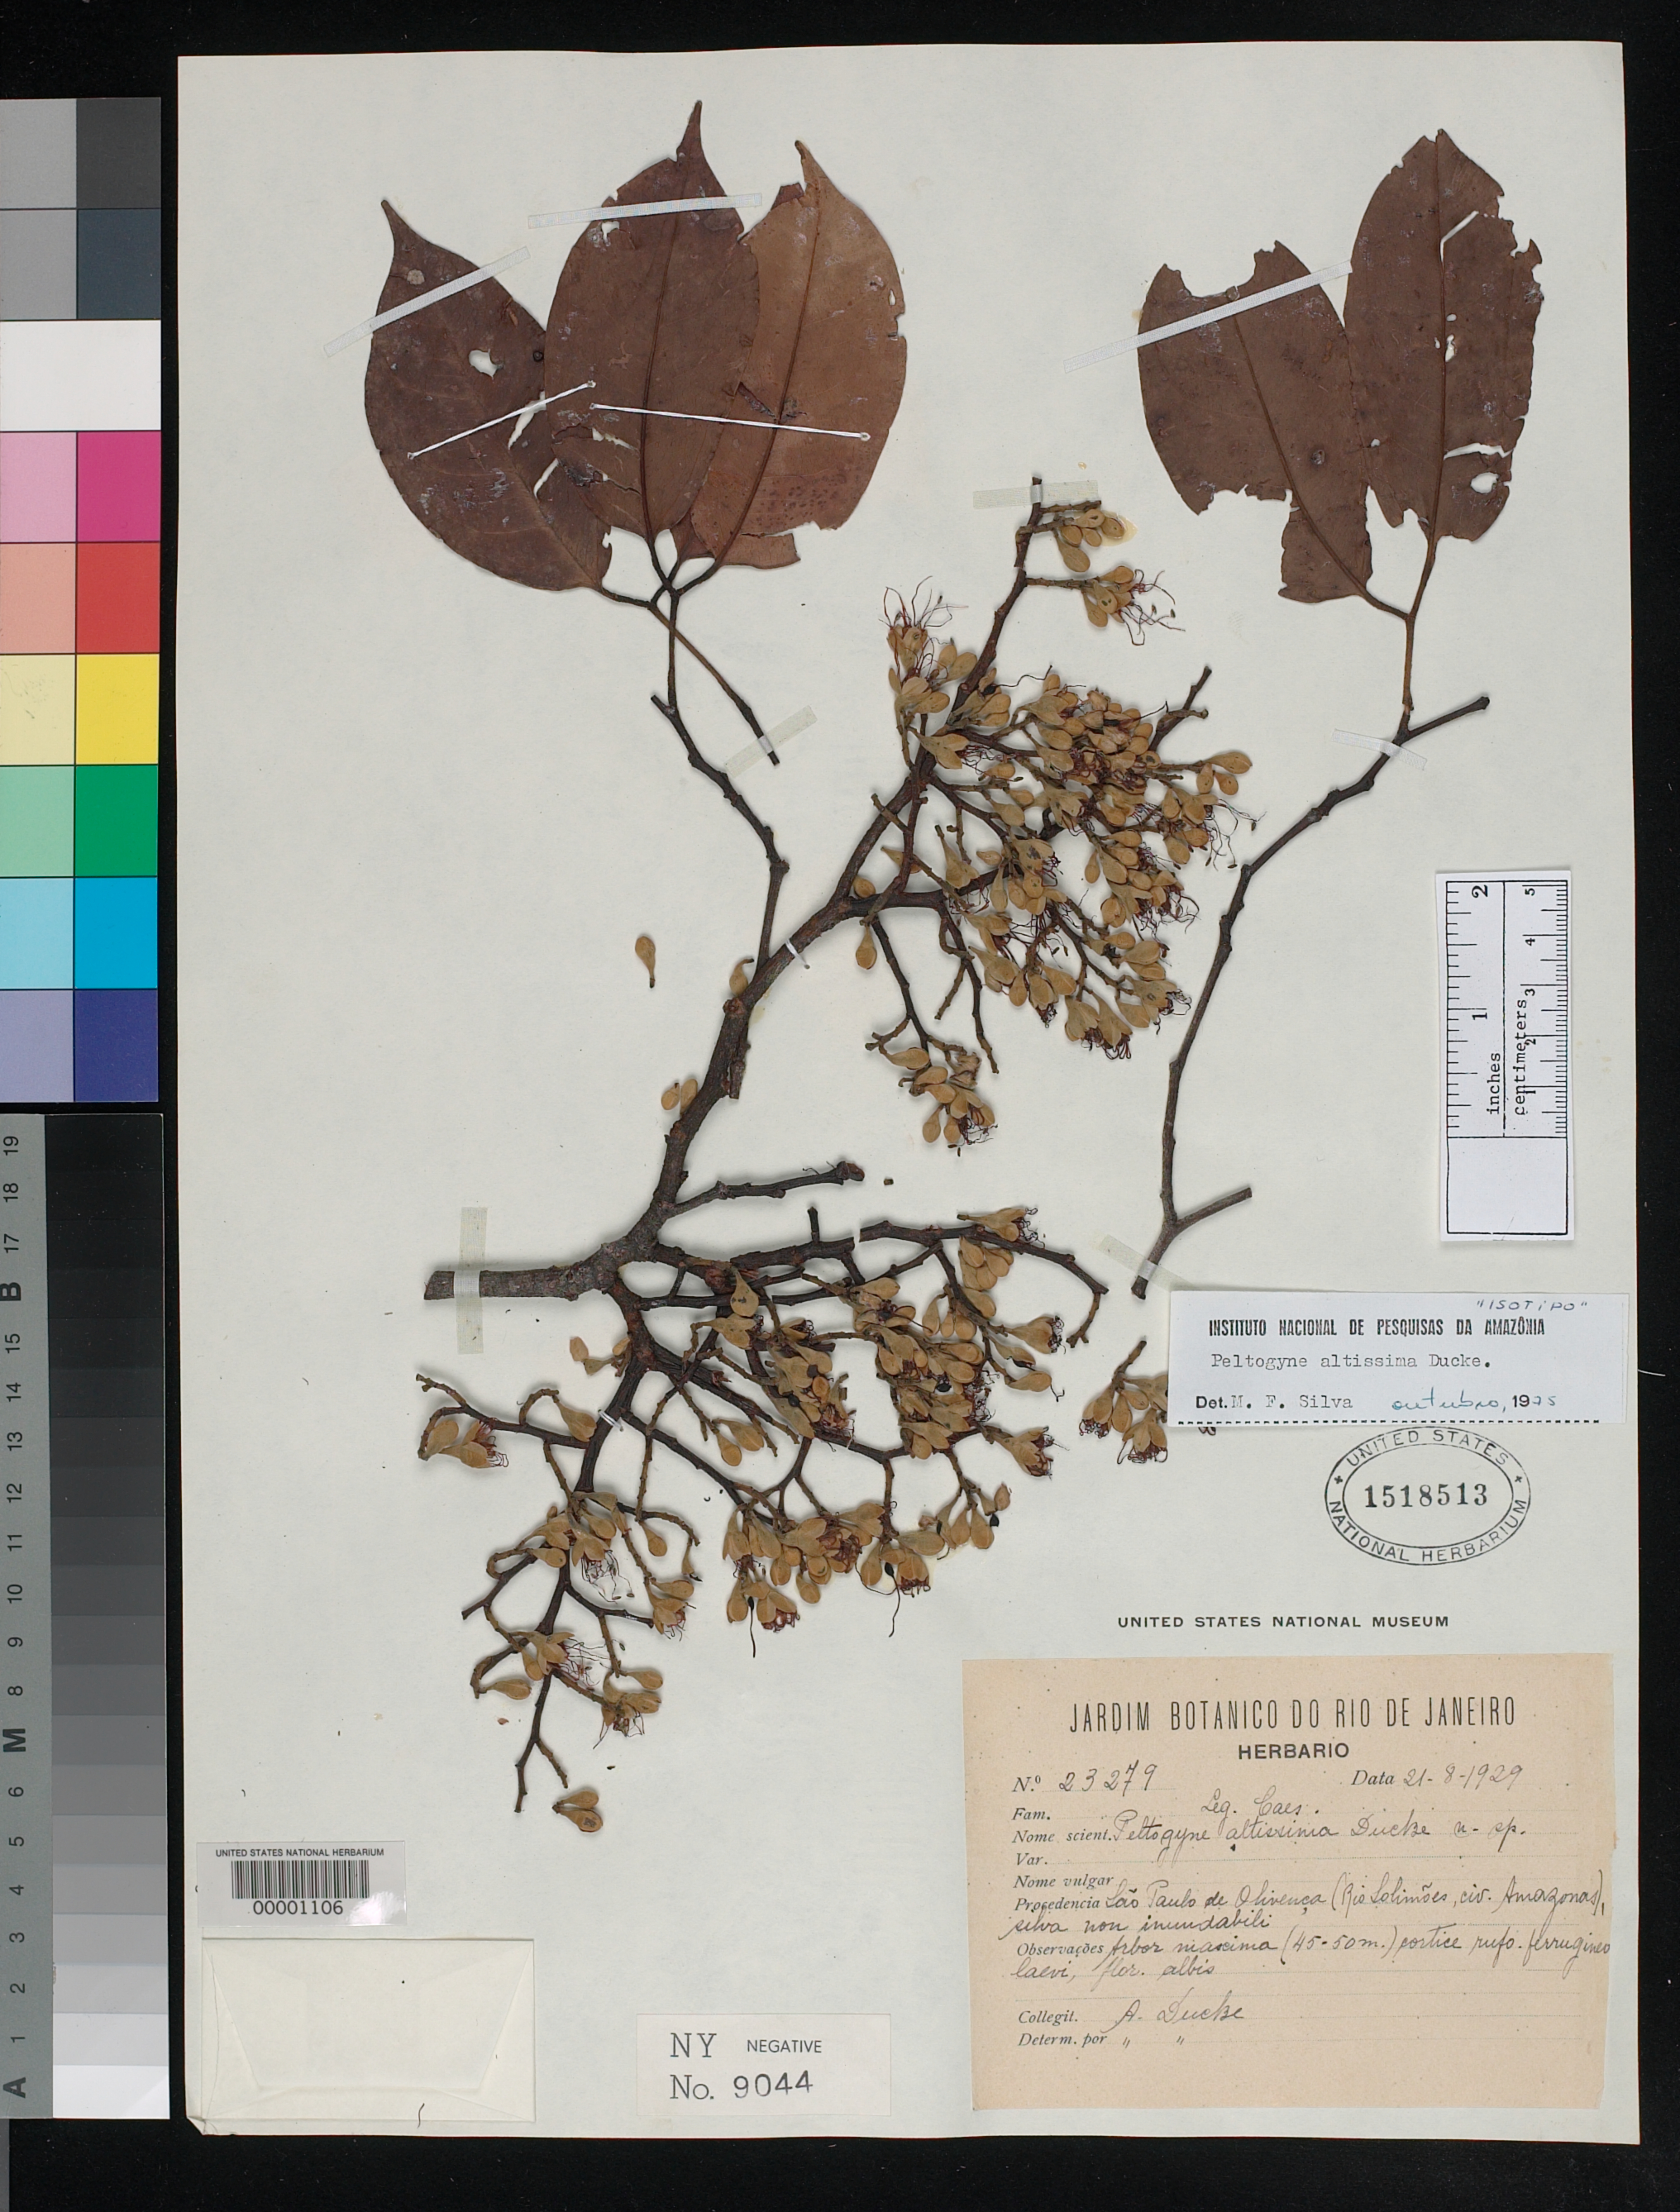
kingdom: Plantae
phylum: Tracheophyta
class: Magnoliopsida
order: Fabales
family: Fabaceae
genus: Peltogyne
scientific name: Peltogyne altissima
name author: Ducke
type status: Isotype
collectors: A. Ducke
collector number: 23279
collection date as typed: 21 Aug 1929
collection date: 1929-08-21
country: Brazil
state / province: Amazonas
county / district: San Paulo de Olivenca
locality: Sao Paulo de Olivenca.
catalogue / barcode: US 1518513